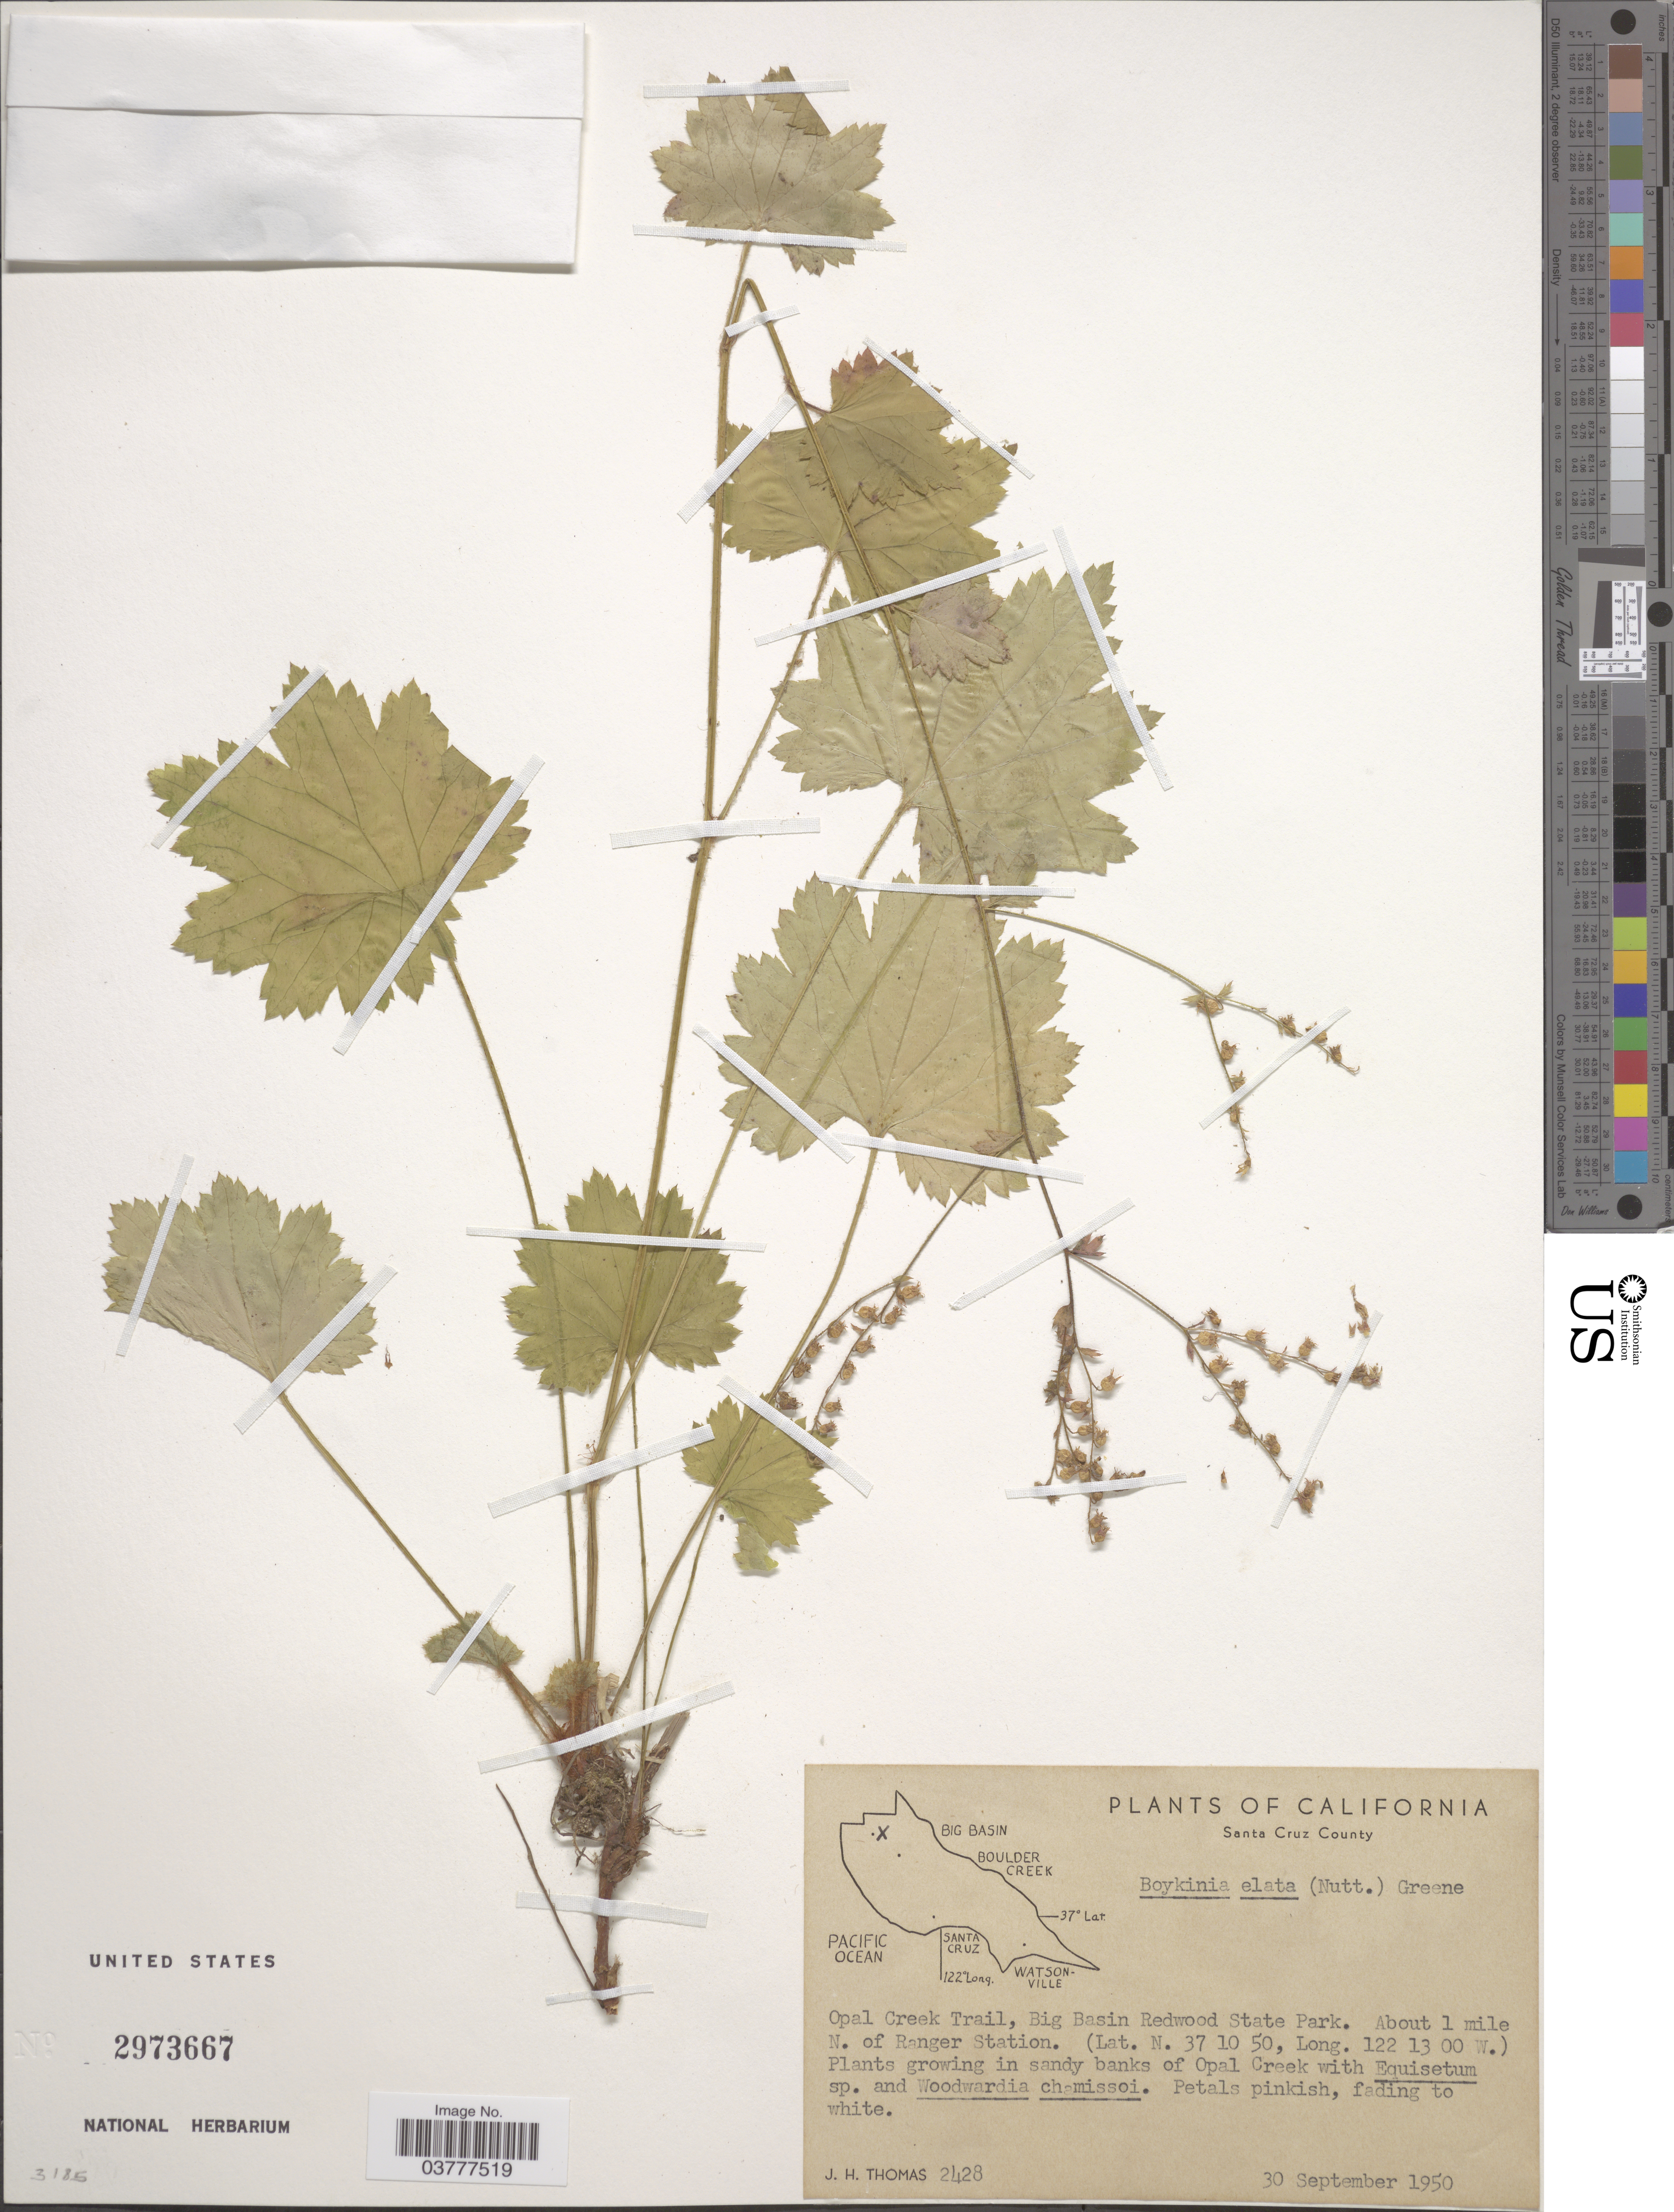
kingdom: Plantae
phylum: Tracheophyta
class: Magnoliopsida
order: Saxifragales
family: Saxifragaceae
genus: Boykinia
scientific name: Boykinia elata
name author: Greene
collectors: J. H. Thomas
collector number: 2428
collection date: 1950-07-30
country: United States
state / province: California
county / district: Santa Cruz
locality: Santa Cruz County. Opal Creek Trail, Big Basin Redwood State Park. About 1 mile N. of Ranger Station.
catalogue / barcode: US 2973667